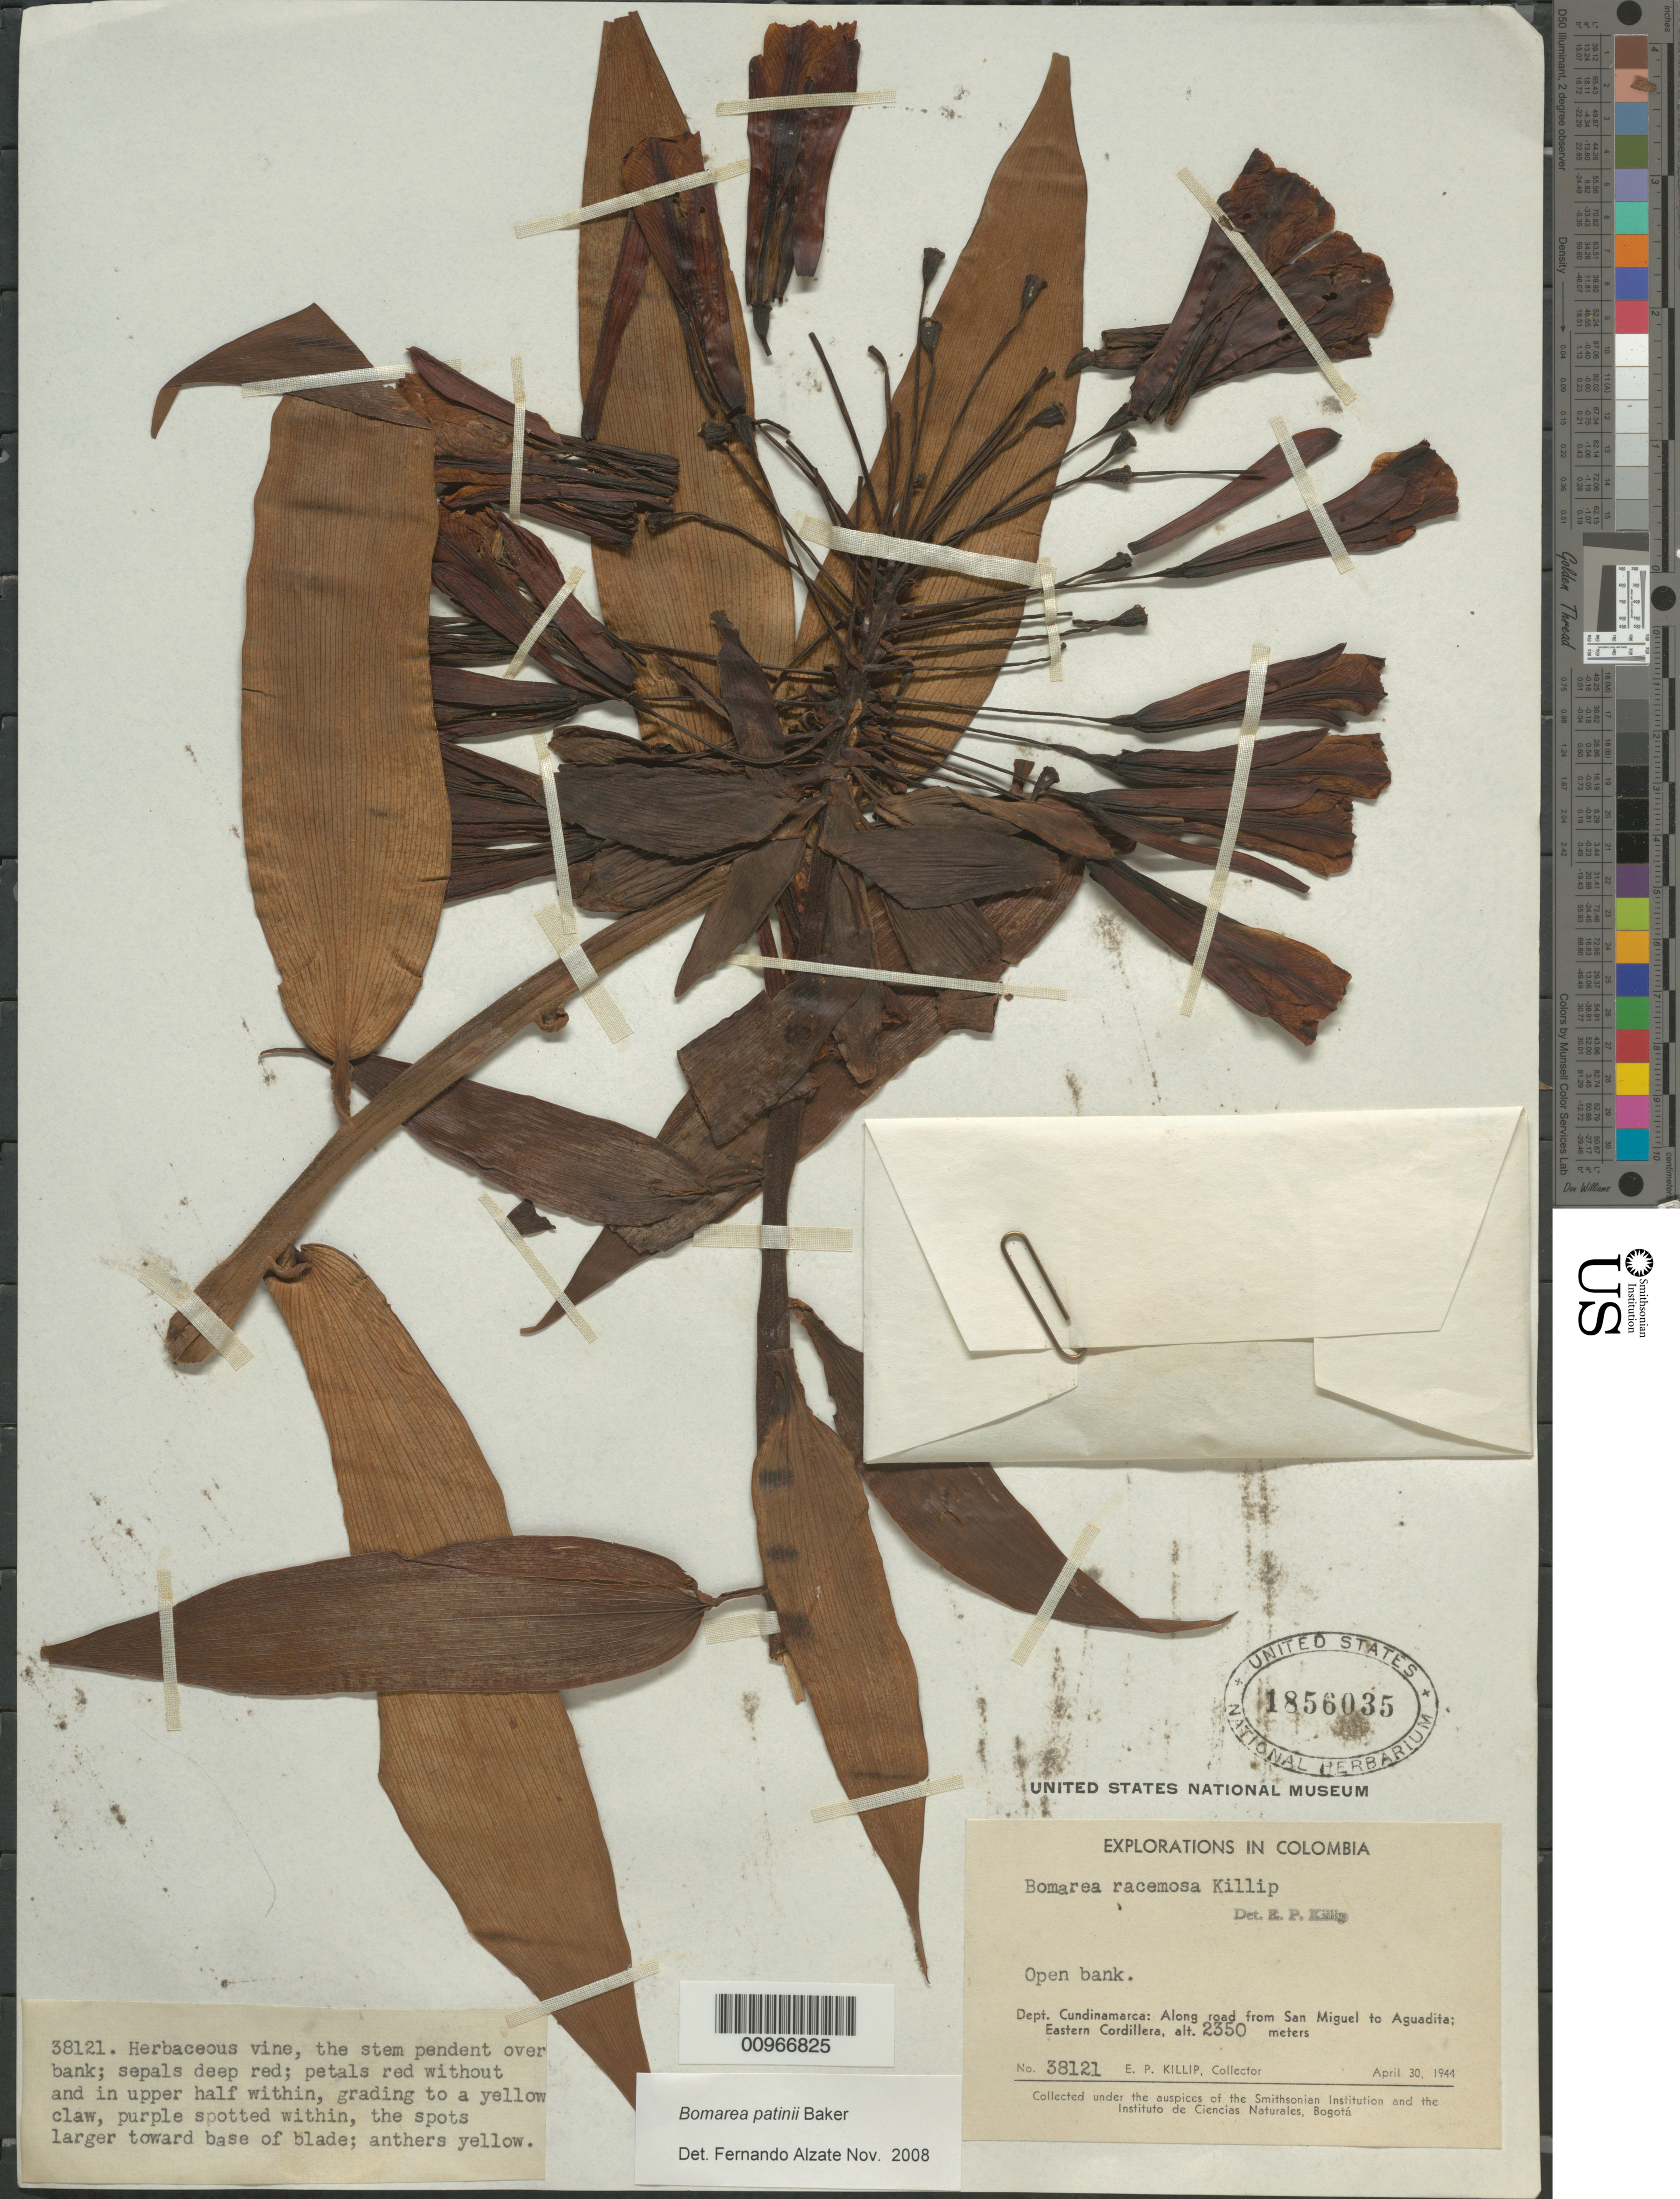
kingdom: Plantae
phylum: Tracheophyta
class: Liliopsida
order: Liliales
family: Alstroemeriaceae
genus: Bomarea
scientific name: Bomarea patinii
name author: Baker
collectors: E. P. Killip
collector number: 38121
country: Colombia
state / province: Cundinamarca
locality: From San Miguel to Aguadita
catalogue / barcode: US 1856035